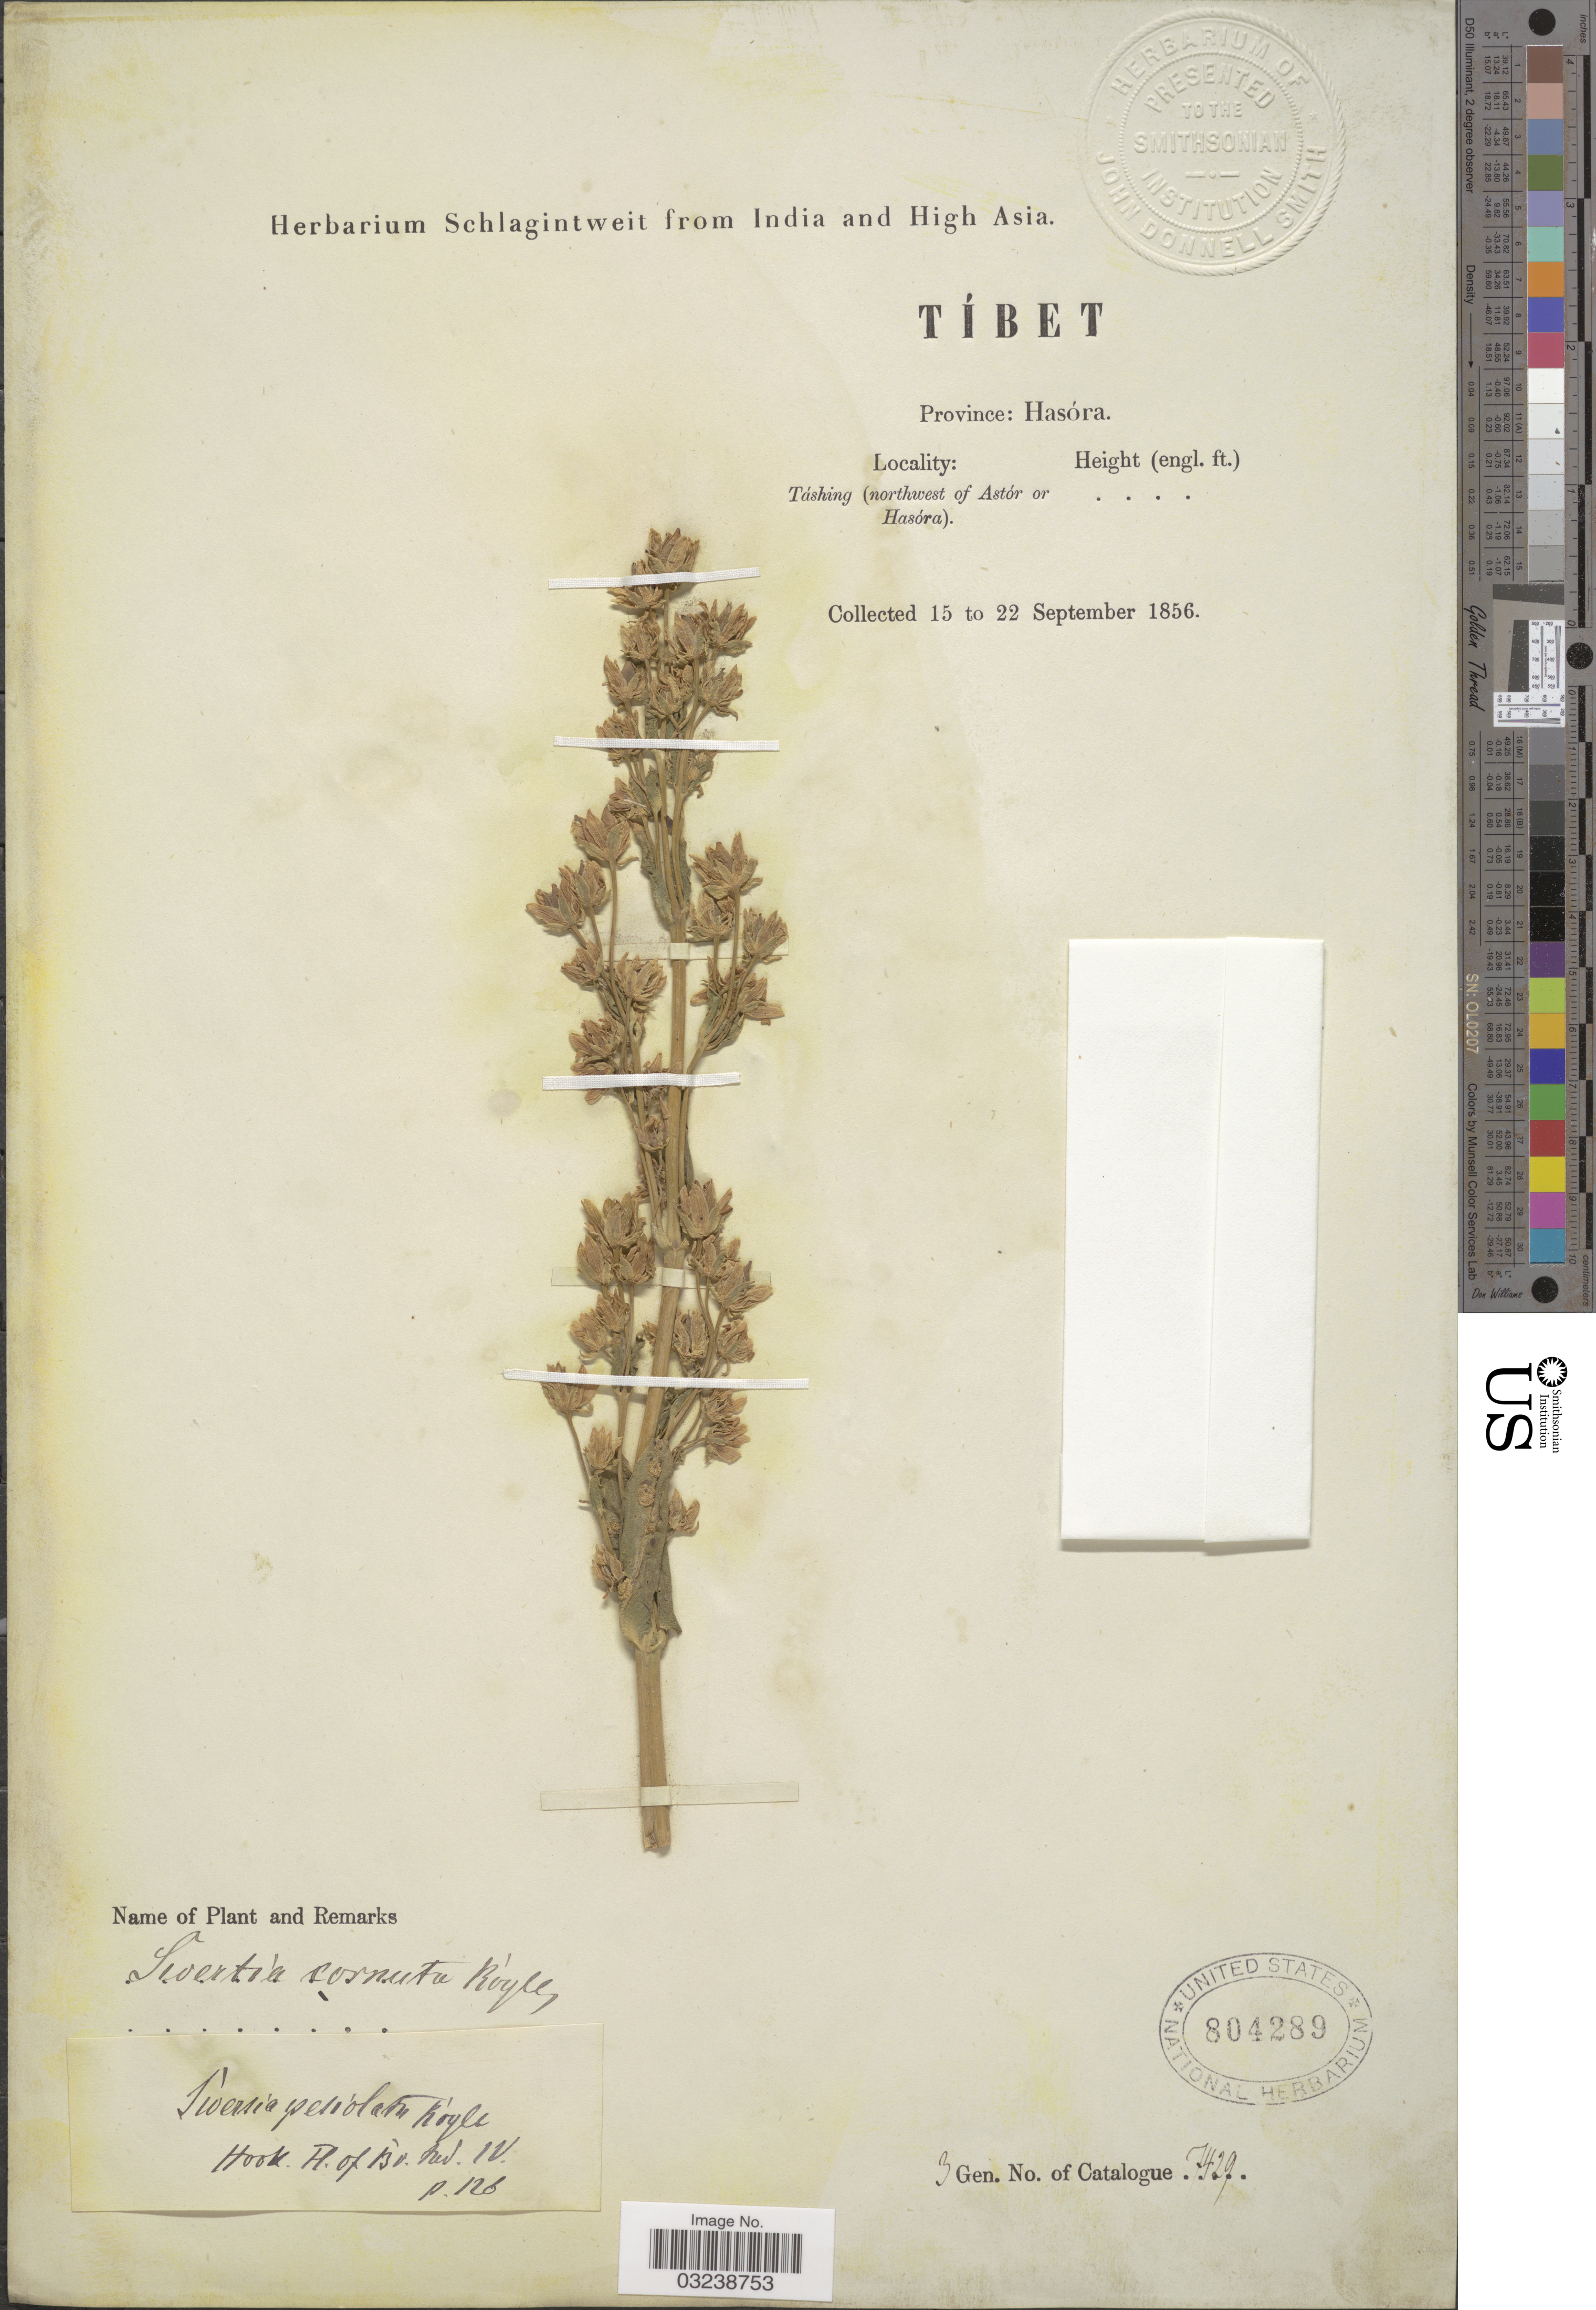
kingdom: Plantae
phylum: Tracheophyta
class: Magnoliopsida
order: Gentianales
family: Gentianaceae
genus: Swertia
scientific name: Swertia cornuta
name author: Royle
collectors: ex herb. Schlagintweit from India and High Asia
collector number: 7429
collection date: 1856-09-15/1856-09-22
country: China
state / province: Xizang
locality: Tíbet. Province: Hasóra. Táshing (northwest of Astór or Hasóra).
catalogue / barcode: US 804289